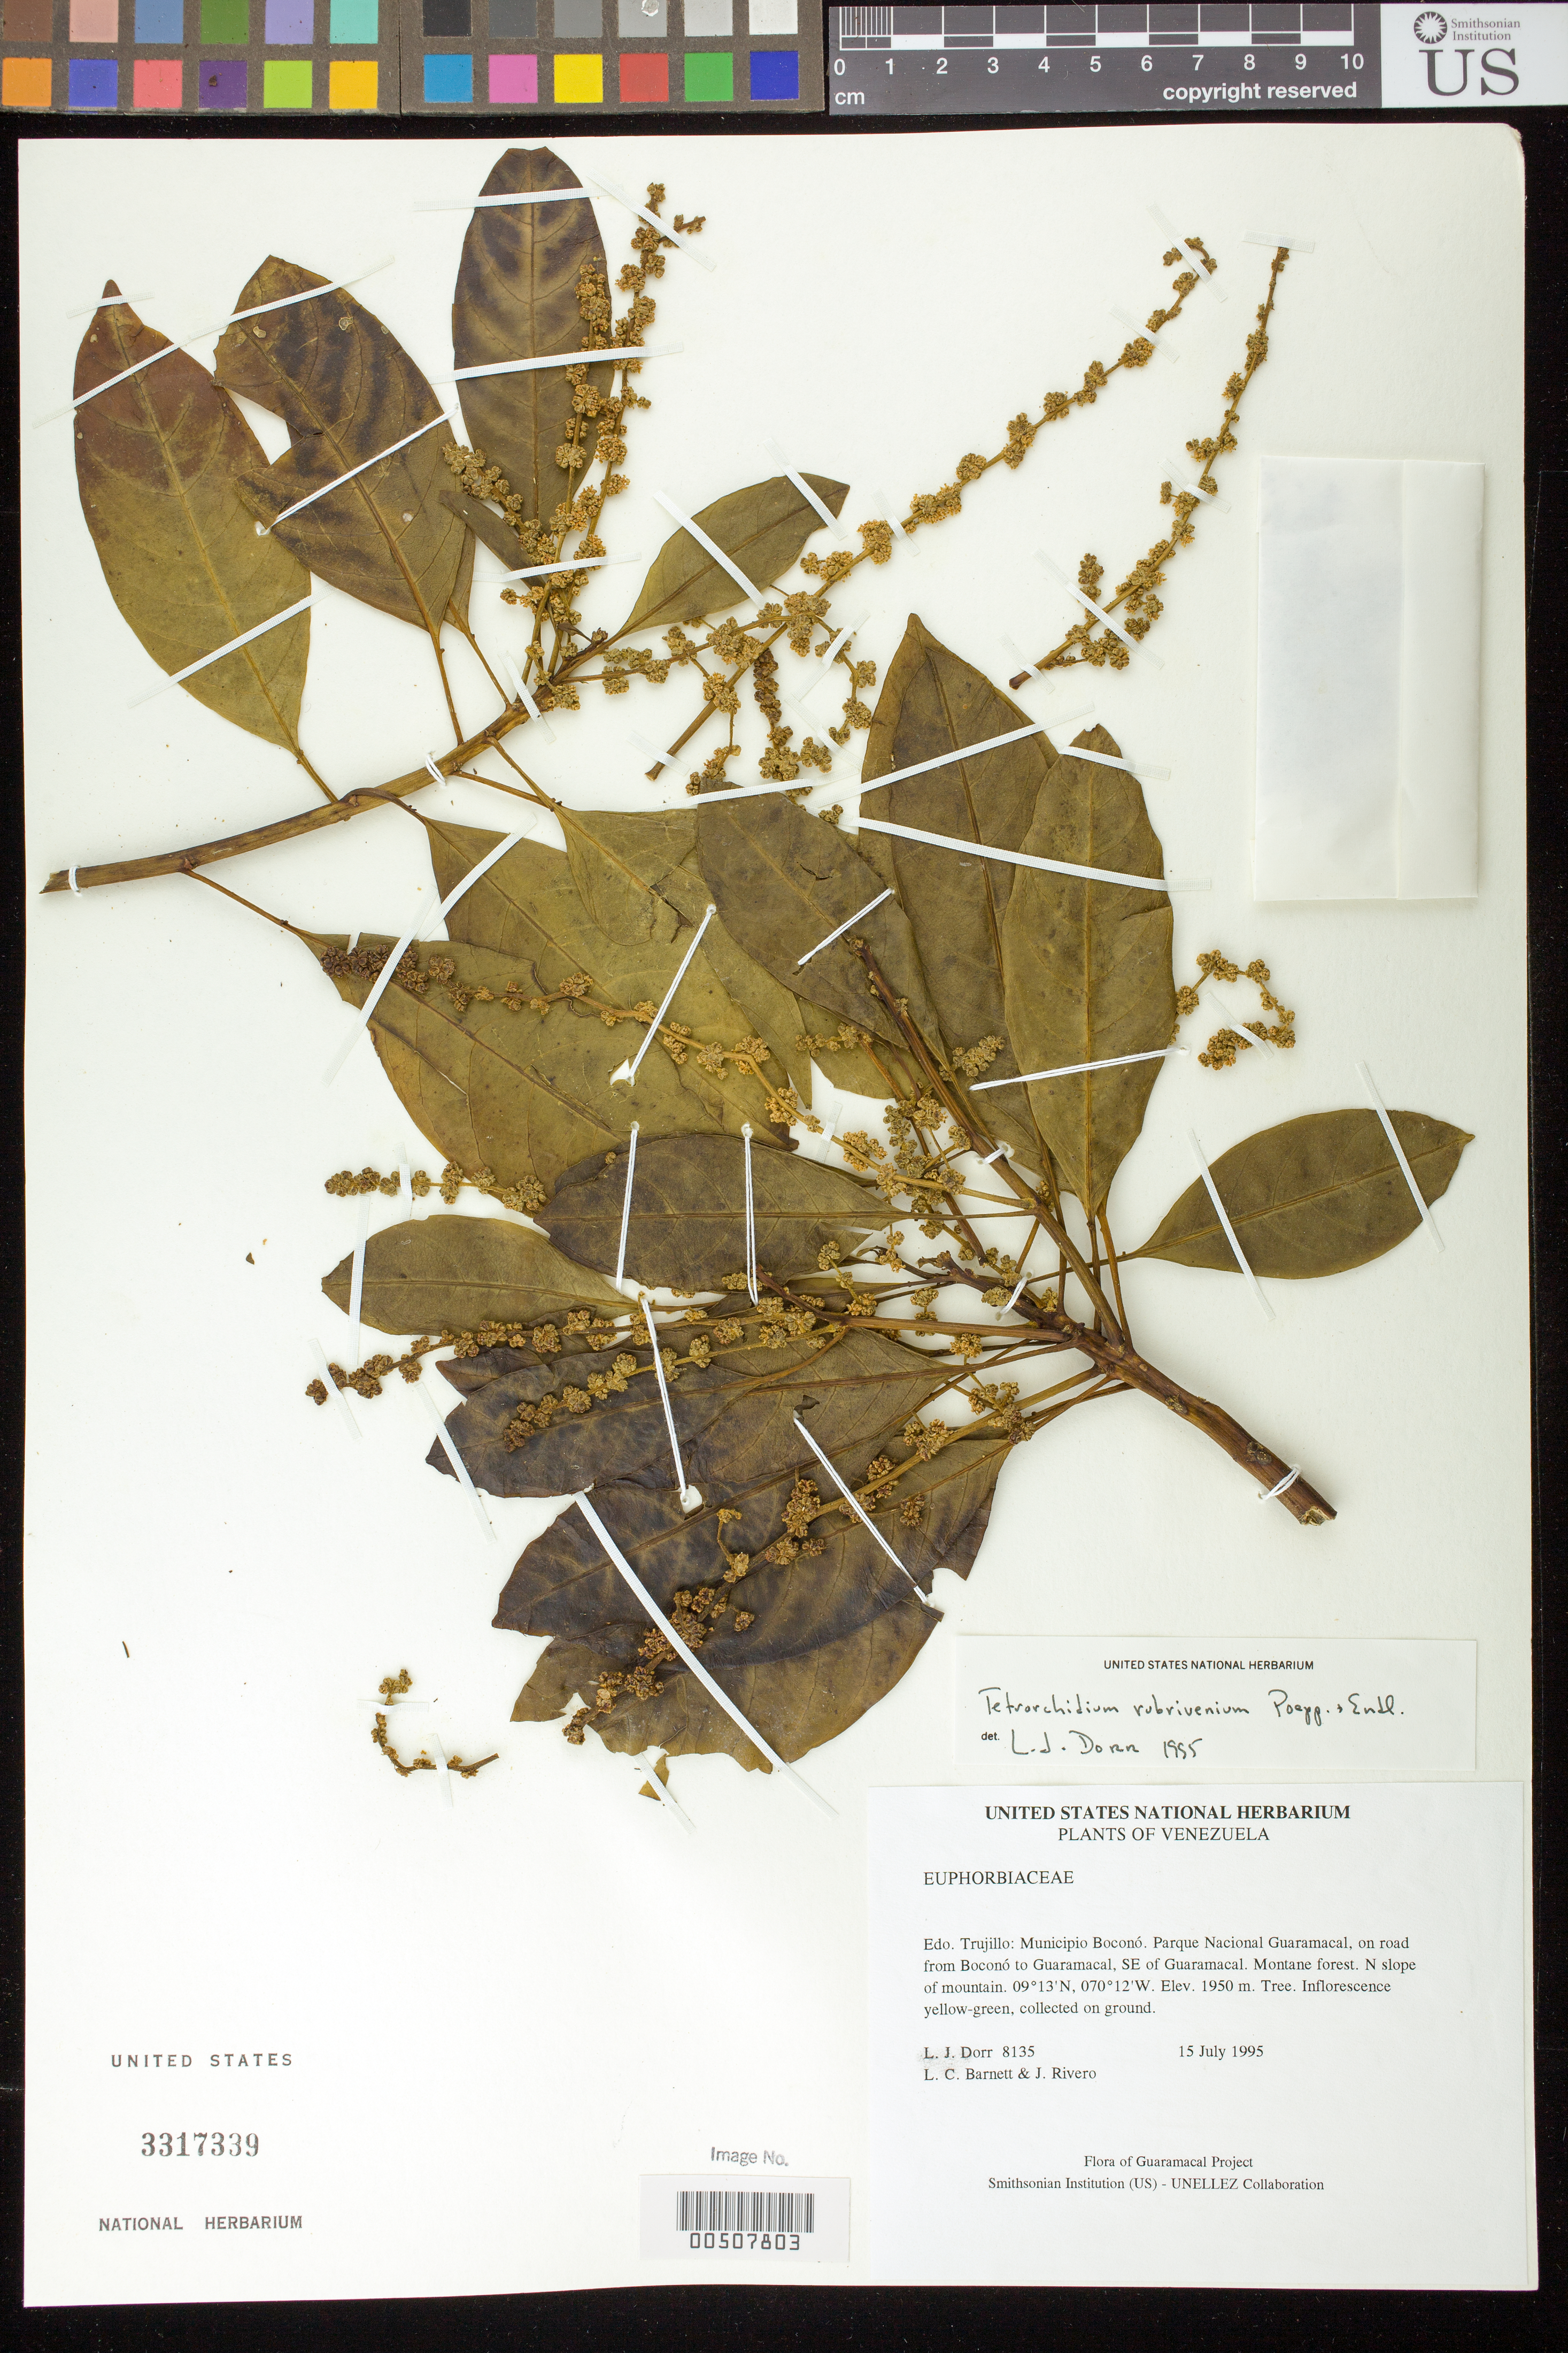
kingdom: Plantae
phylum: Tracheophyta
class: Magnoliopsida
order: Malpighiales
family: Euphorbiaceae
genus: Tetrorchidium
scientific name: Tetrorchidium rubrivenium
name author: Poepp.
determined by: Dorr, L. J., (BOT), Smithsonian Institution - National Museum of Natural History (UNITED STATES)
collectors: L. J. Dorr, L. C. Barnett & J. Rivero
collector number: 8135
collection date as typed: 15 Jul 1995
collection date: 1995-07-15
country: Venezuela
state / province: Trujillo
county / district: Boconó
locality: Parque Nacional Guaramacal, road from Boconó to Guaramacal, SE of Boconó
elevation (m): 1950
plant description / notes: PORT, US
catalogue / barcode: US 3317339